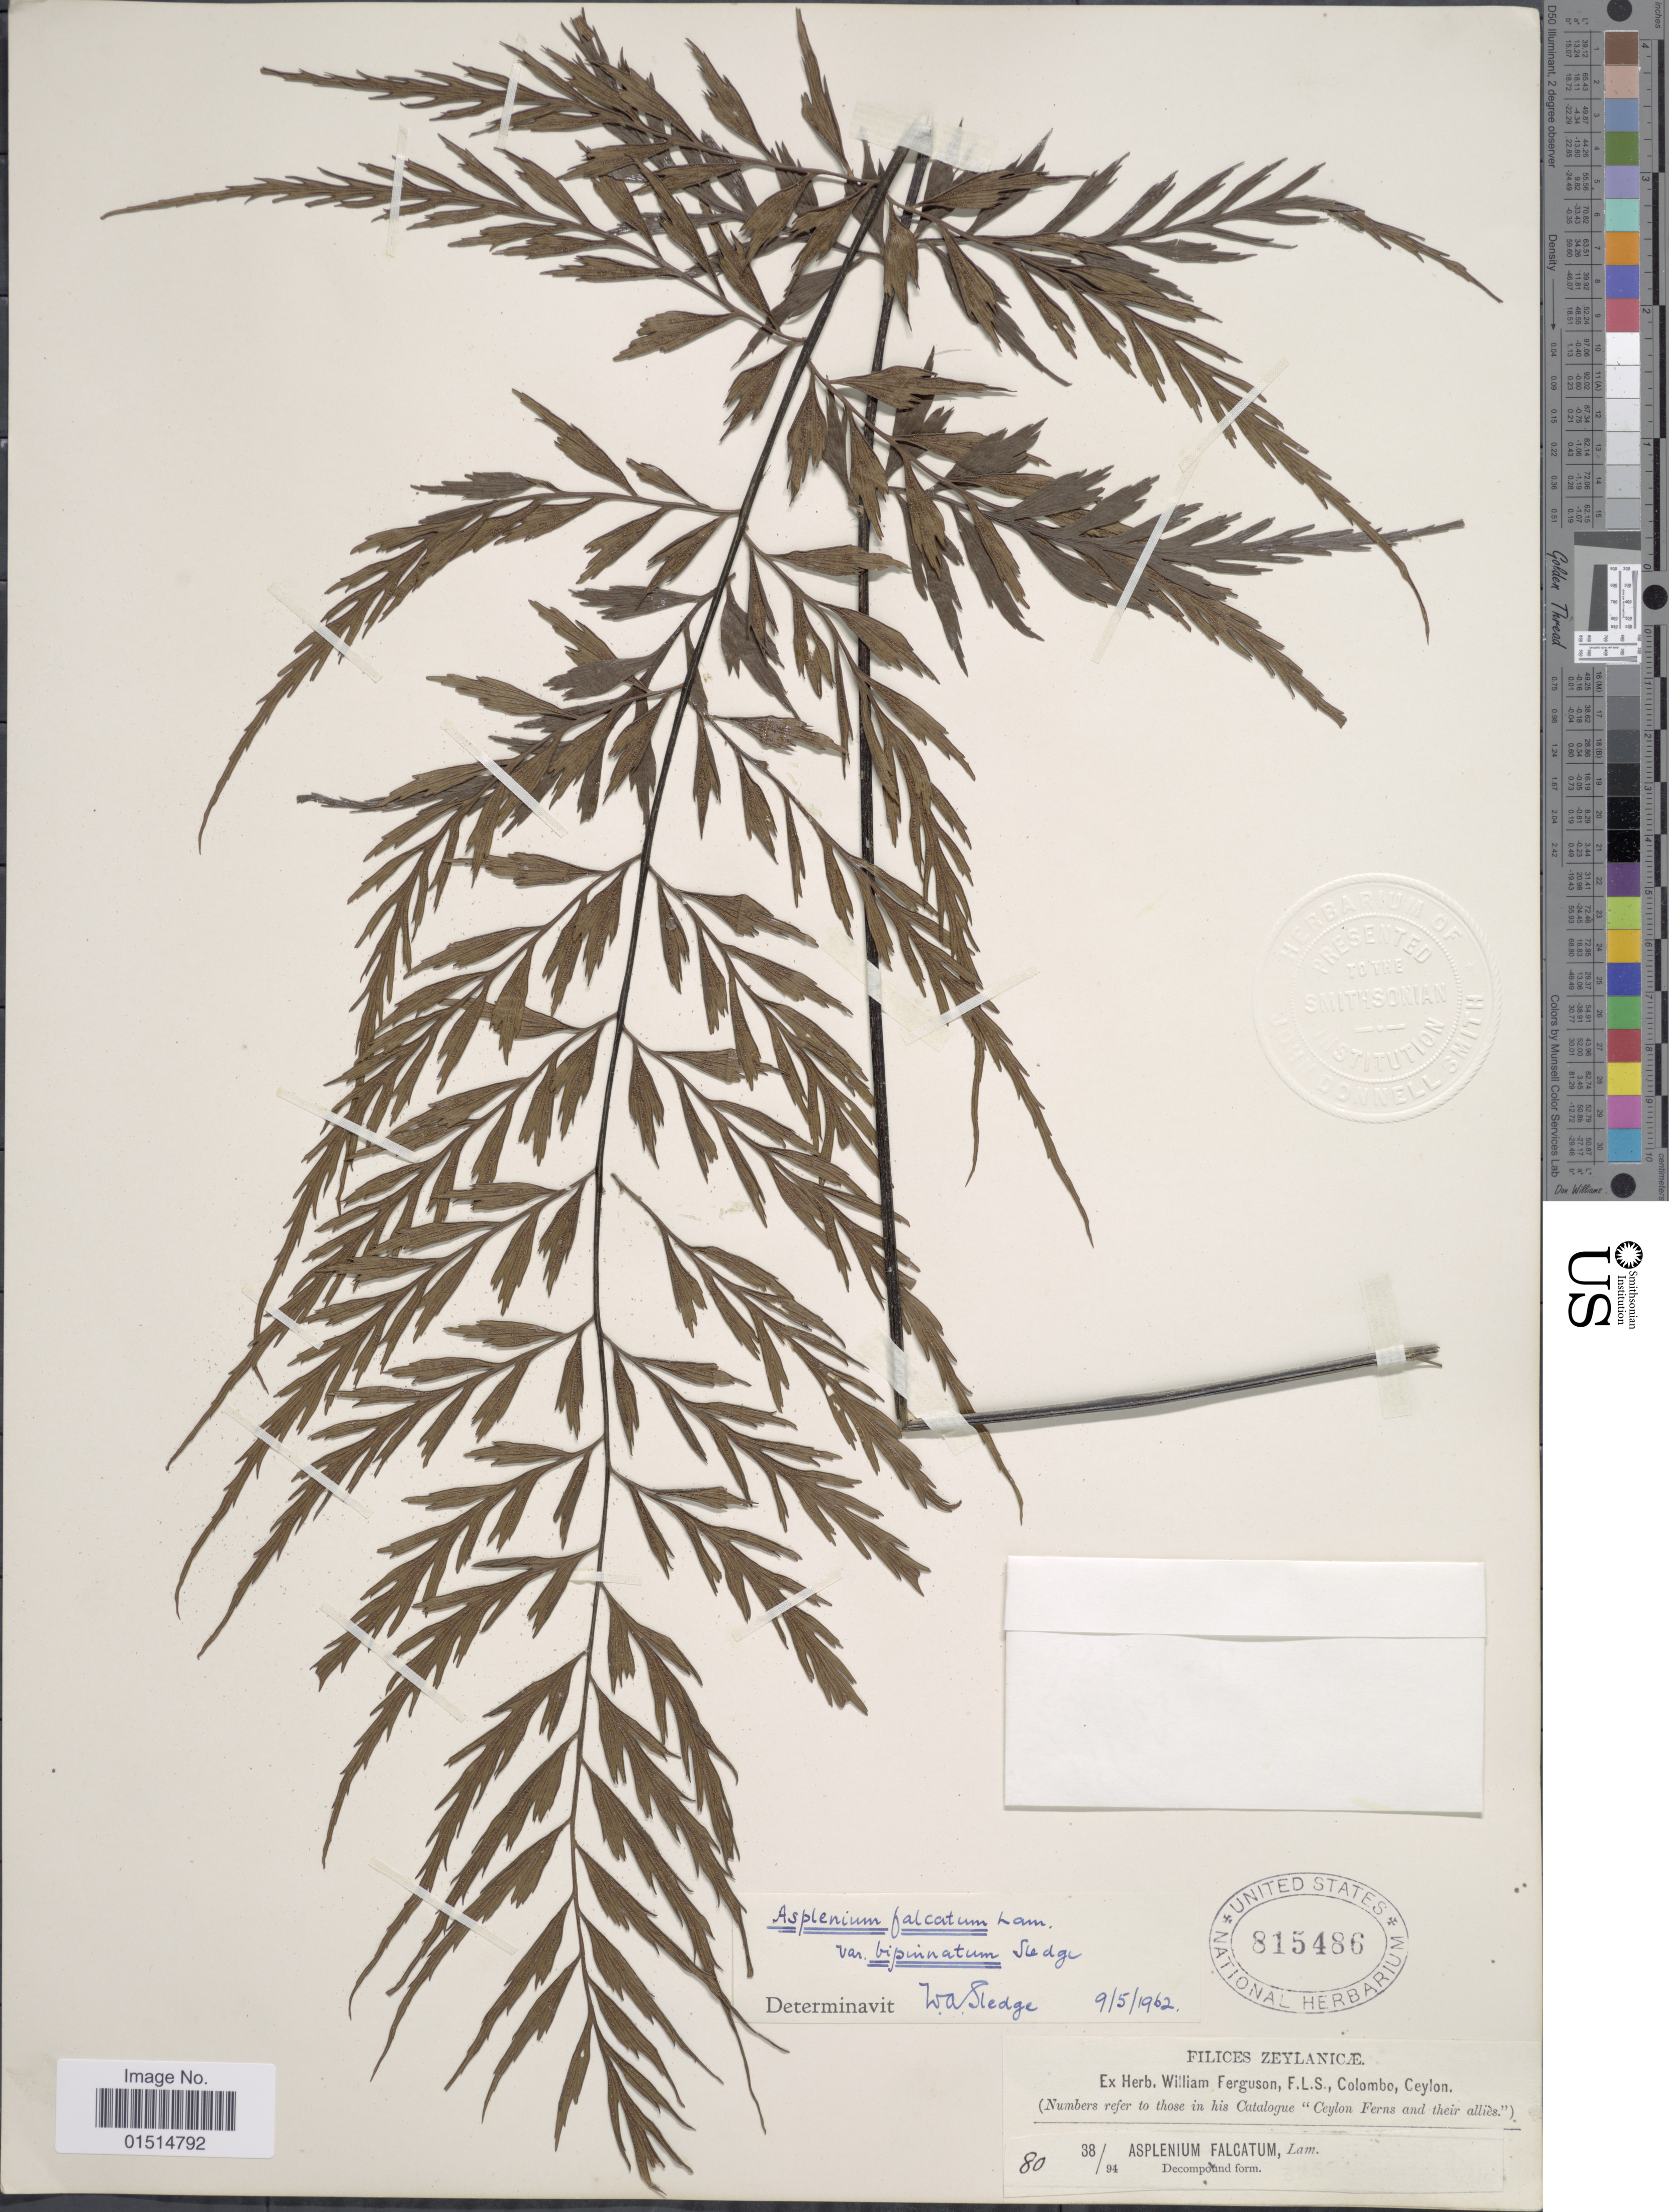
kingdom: Plantae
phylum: Tracheophyta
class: Polypodiopsida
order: Polypodiales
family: Aspleniaceae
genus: Asplenium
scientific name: Asplenium falcatum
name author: Lam.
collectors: ex herb. W. Ferguson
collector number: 80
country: Sri Lanka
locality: Ceylon. Filices Zeylanicae.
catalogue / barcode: US 815486